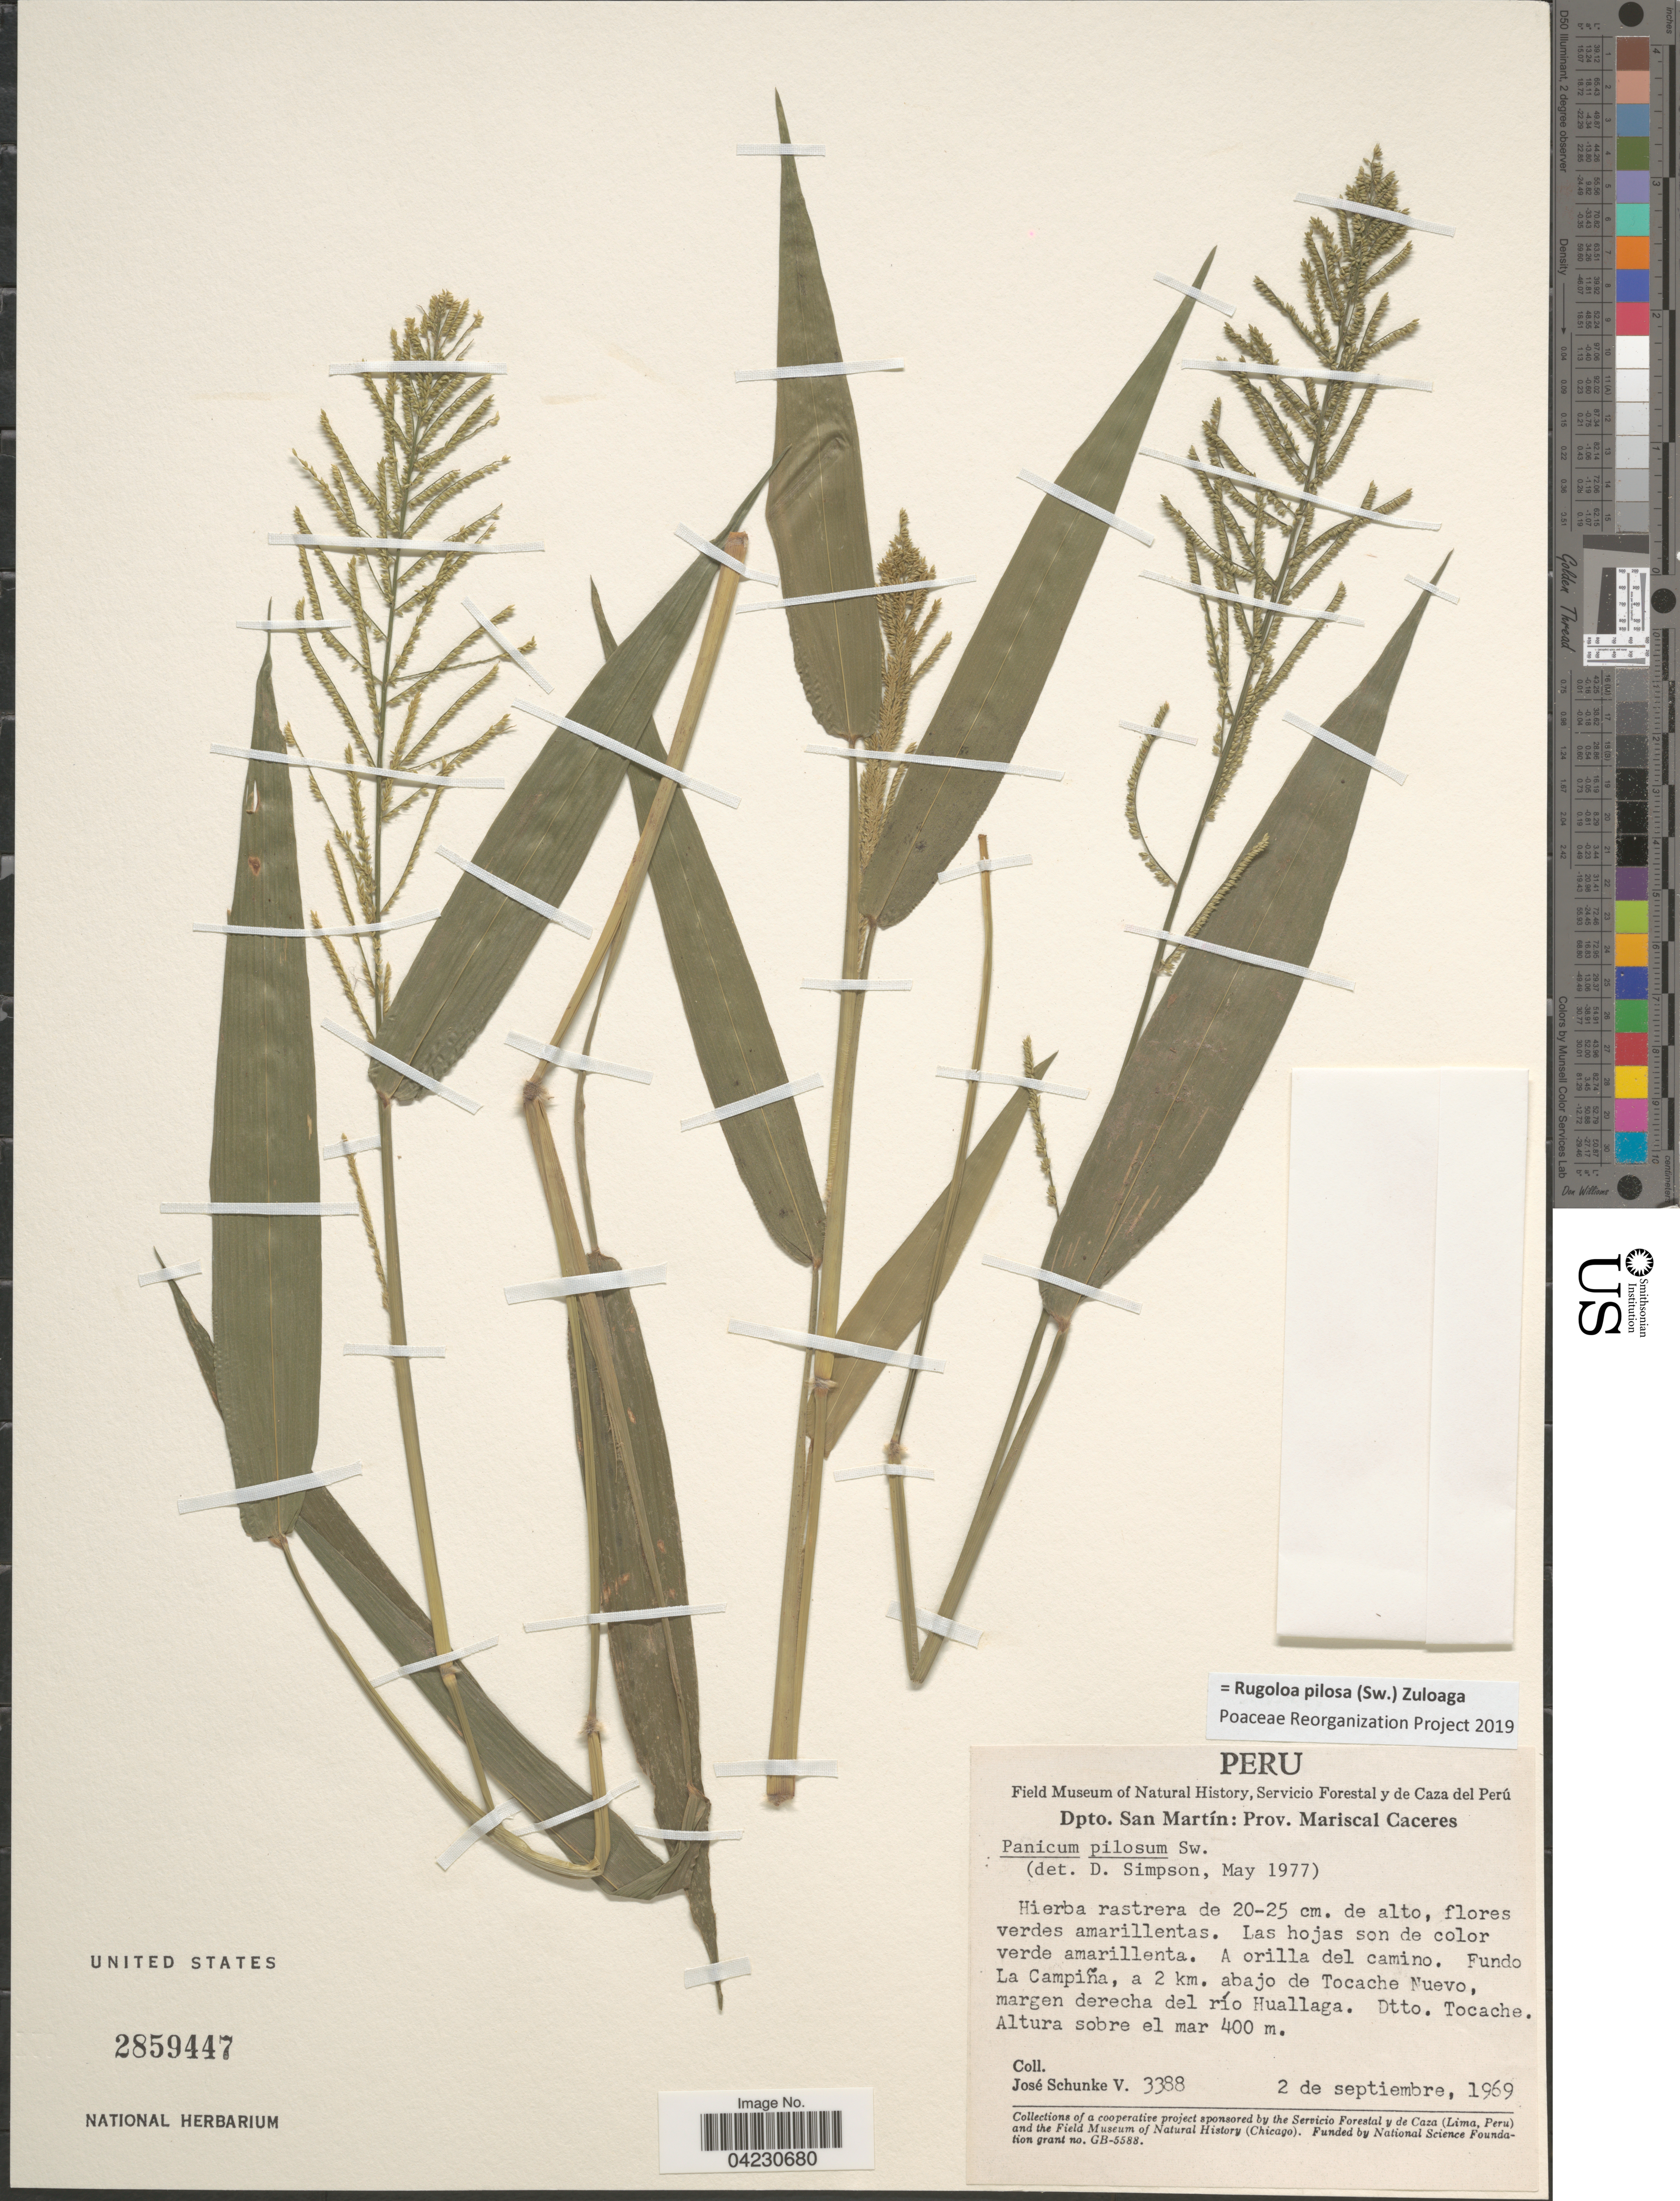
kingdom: Plantae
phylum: Tracheophyta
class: Liliopsida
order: Poales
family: Poaceae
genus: Rugoloa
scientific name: Rugoloa pilosa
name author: (Sw.) Zuloaga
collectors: J. Schunke Vigo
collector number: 3388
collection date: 1969-09-02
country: Peru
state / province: San Martín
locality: Dpto. San Martín: Prov. Mariscal Caceres. Dtto. Tocache Nuevo. Quebrada de Pólvora, 10 Km. abajo de Puerto Pizana, (Márgen derecha del río Huallaga). Dtto. Tocache.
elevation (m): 400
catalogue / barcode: US 2859447